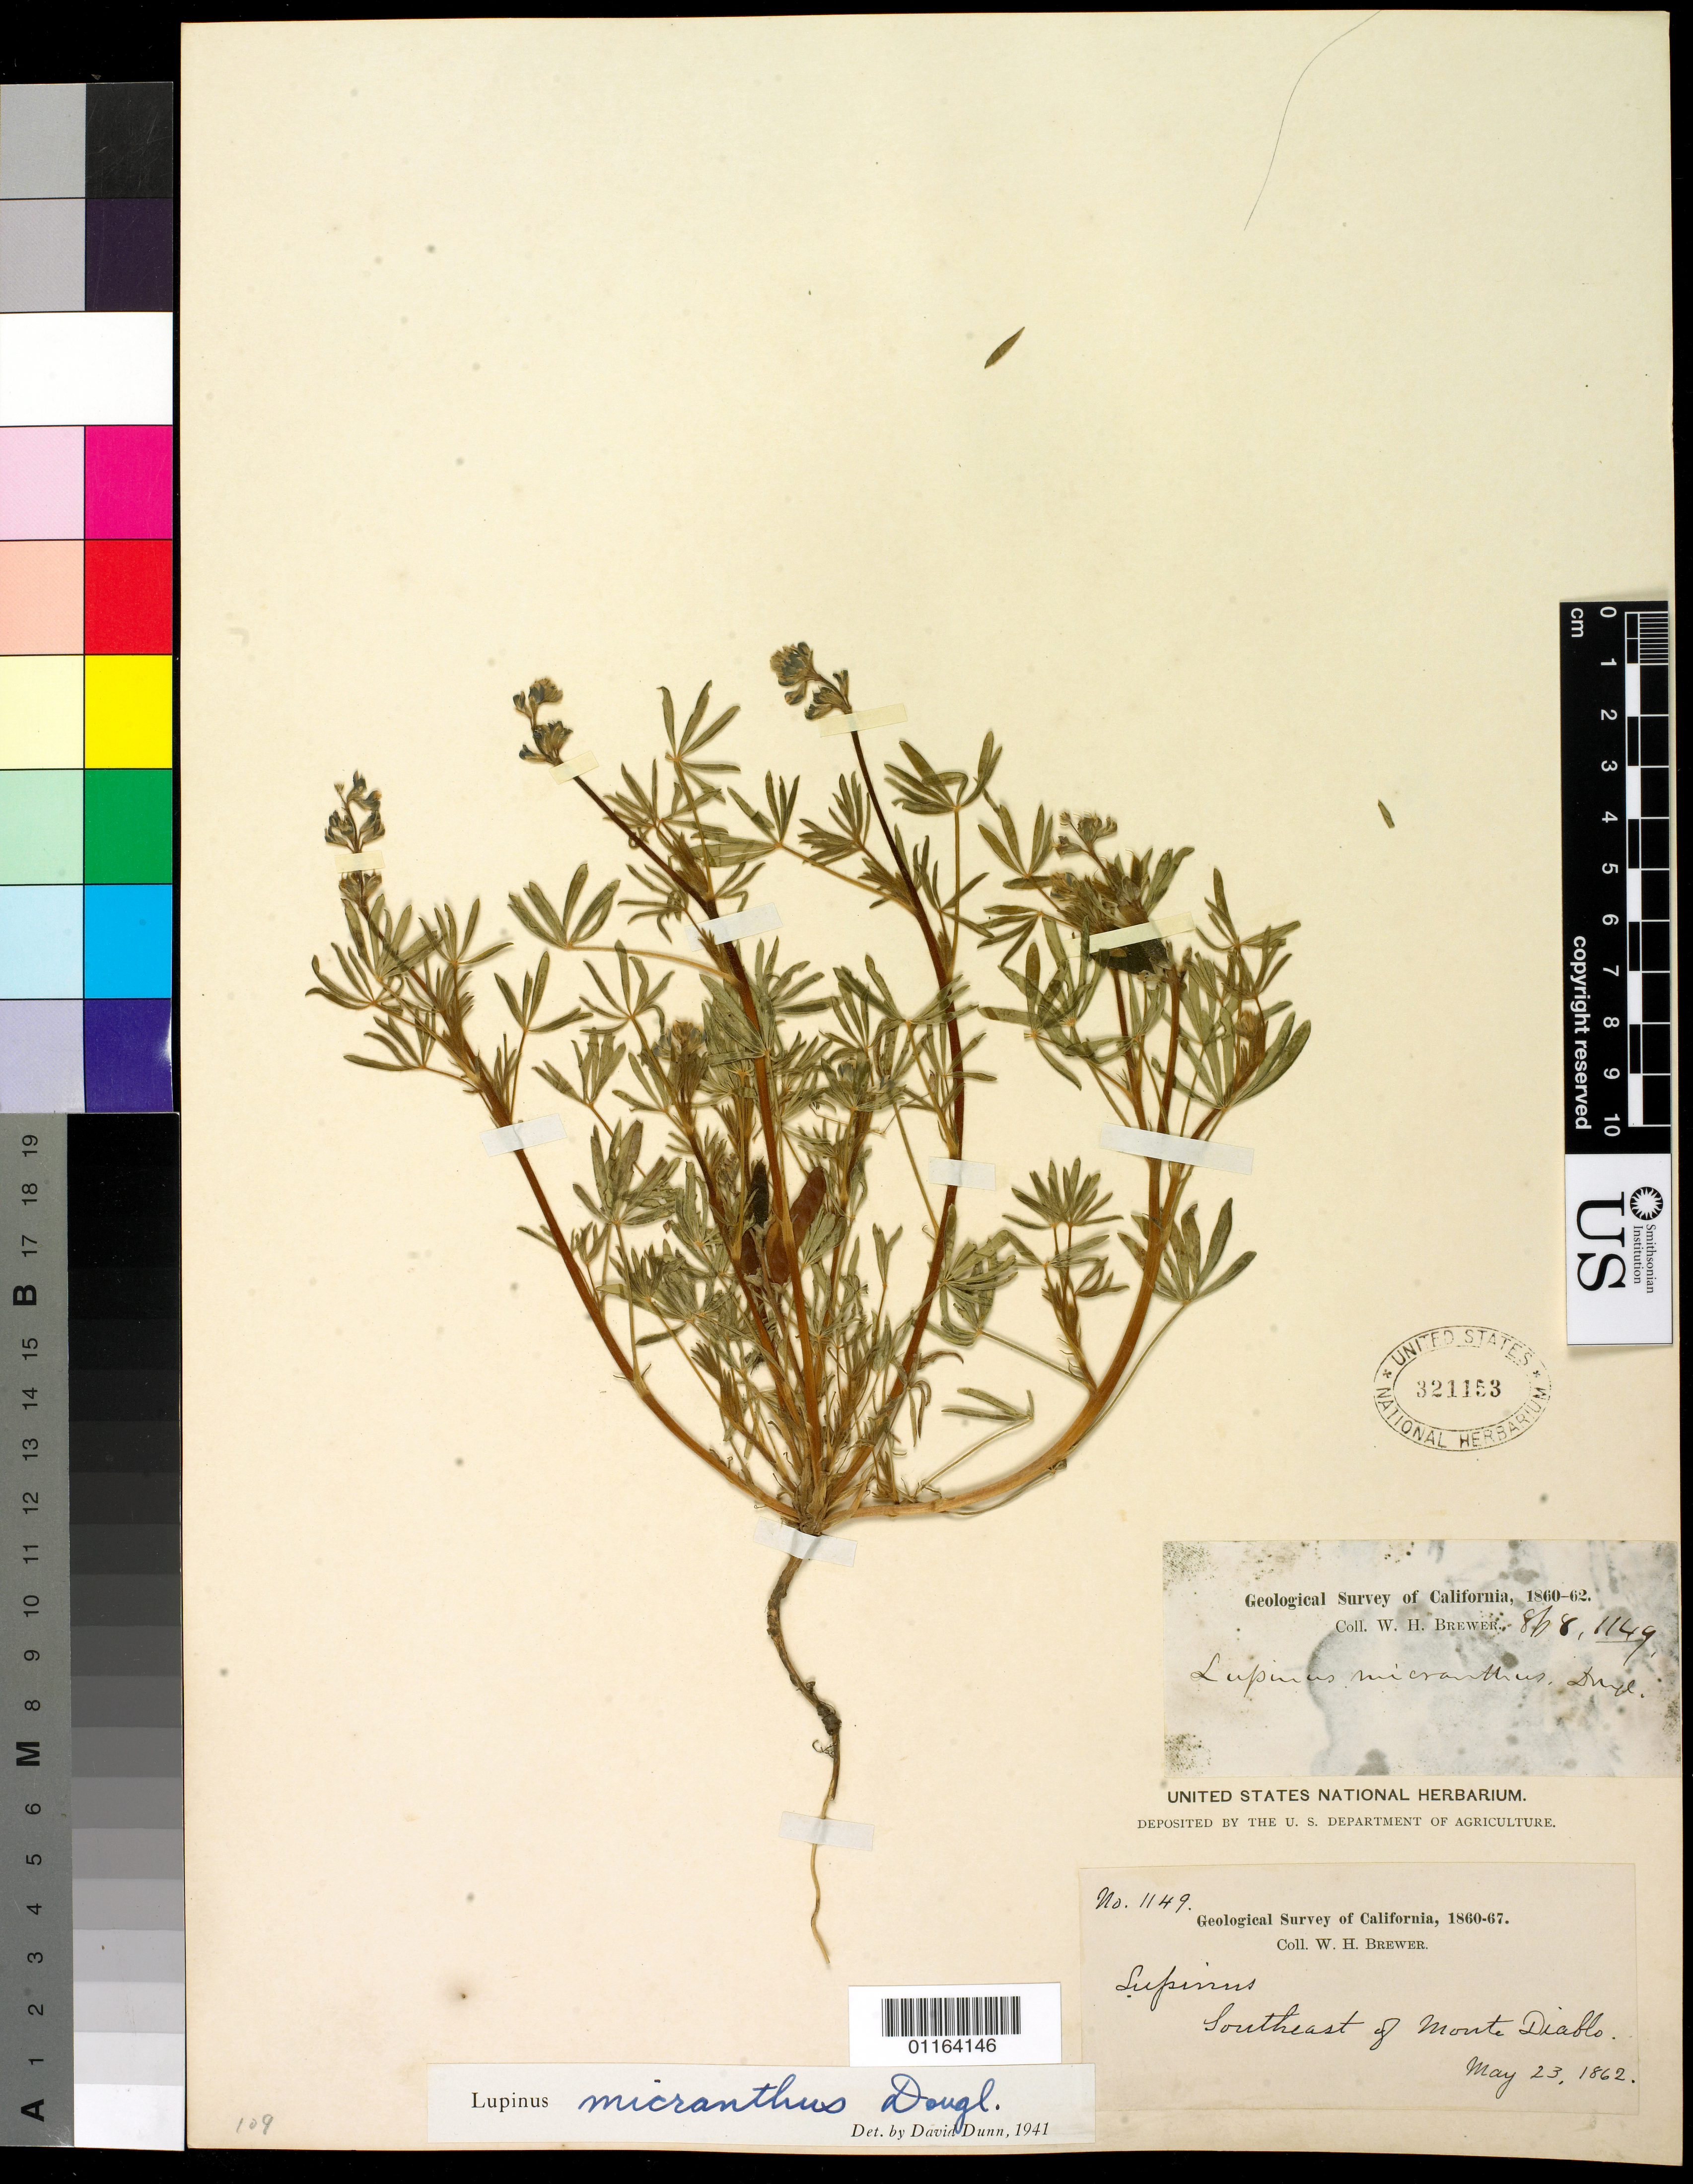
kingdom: Plantae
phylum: Tracheophyta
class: Magnoliopsida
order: Fabales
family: Fabaceae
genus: Lupinus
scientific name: Lupinus micranthus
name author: Douglas ex Lindl.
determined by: Dunn, D.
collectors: W. H. Brewer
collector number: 1149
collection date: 1862-05-23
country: United States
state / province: California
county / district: Contra Costa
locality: Southeast of Monte Diablo.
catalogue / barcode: US 321153